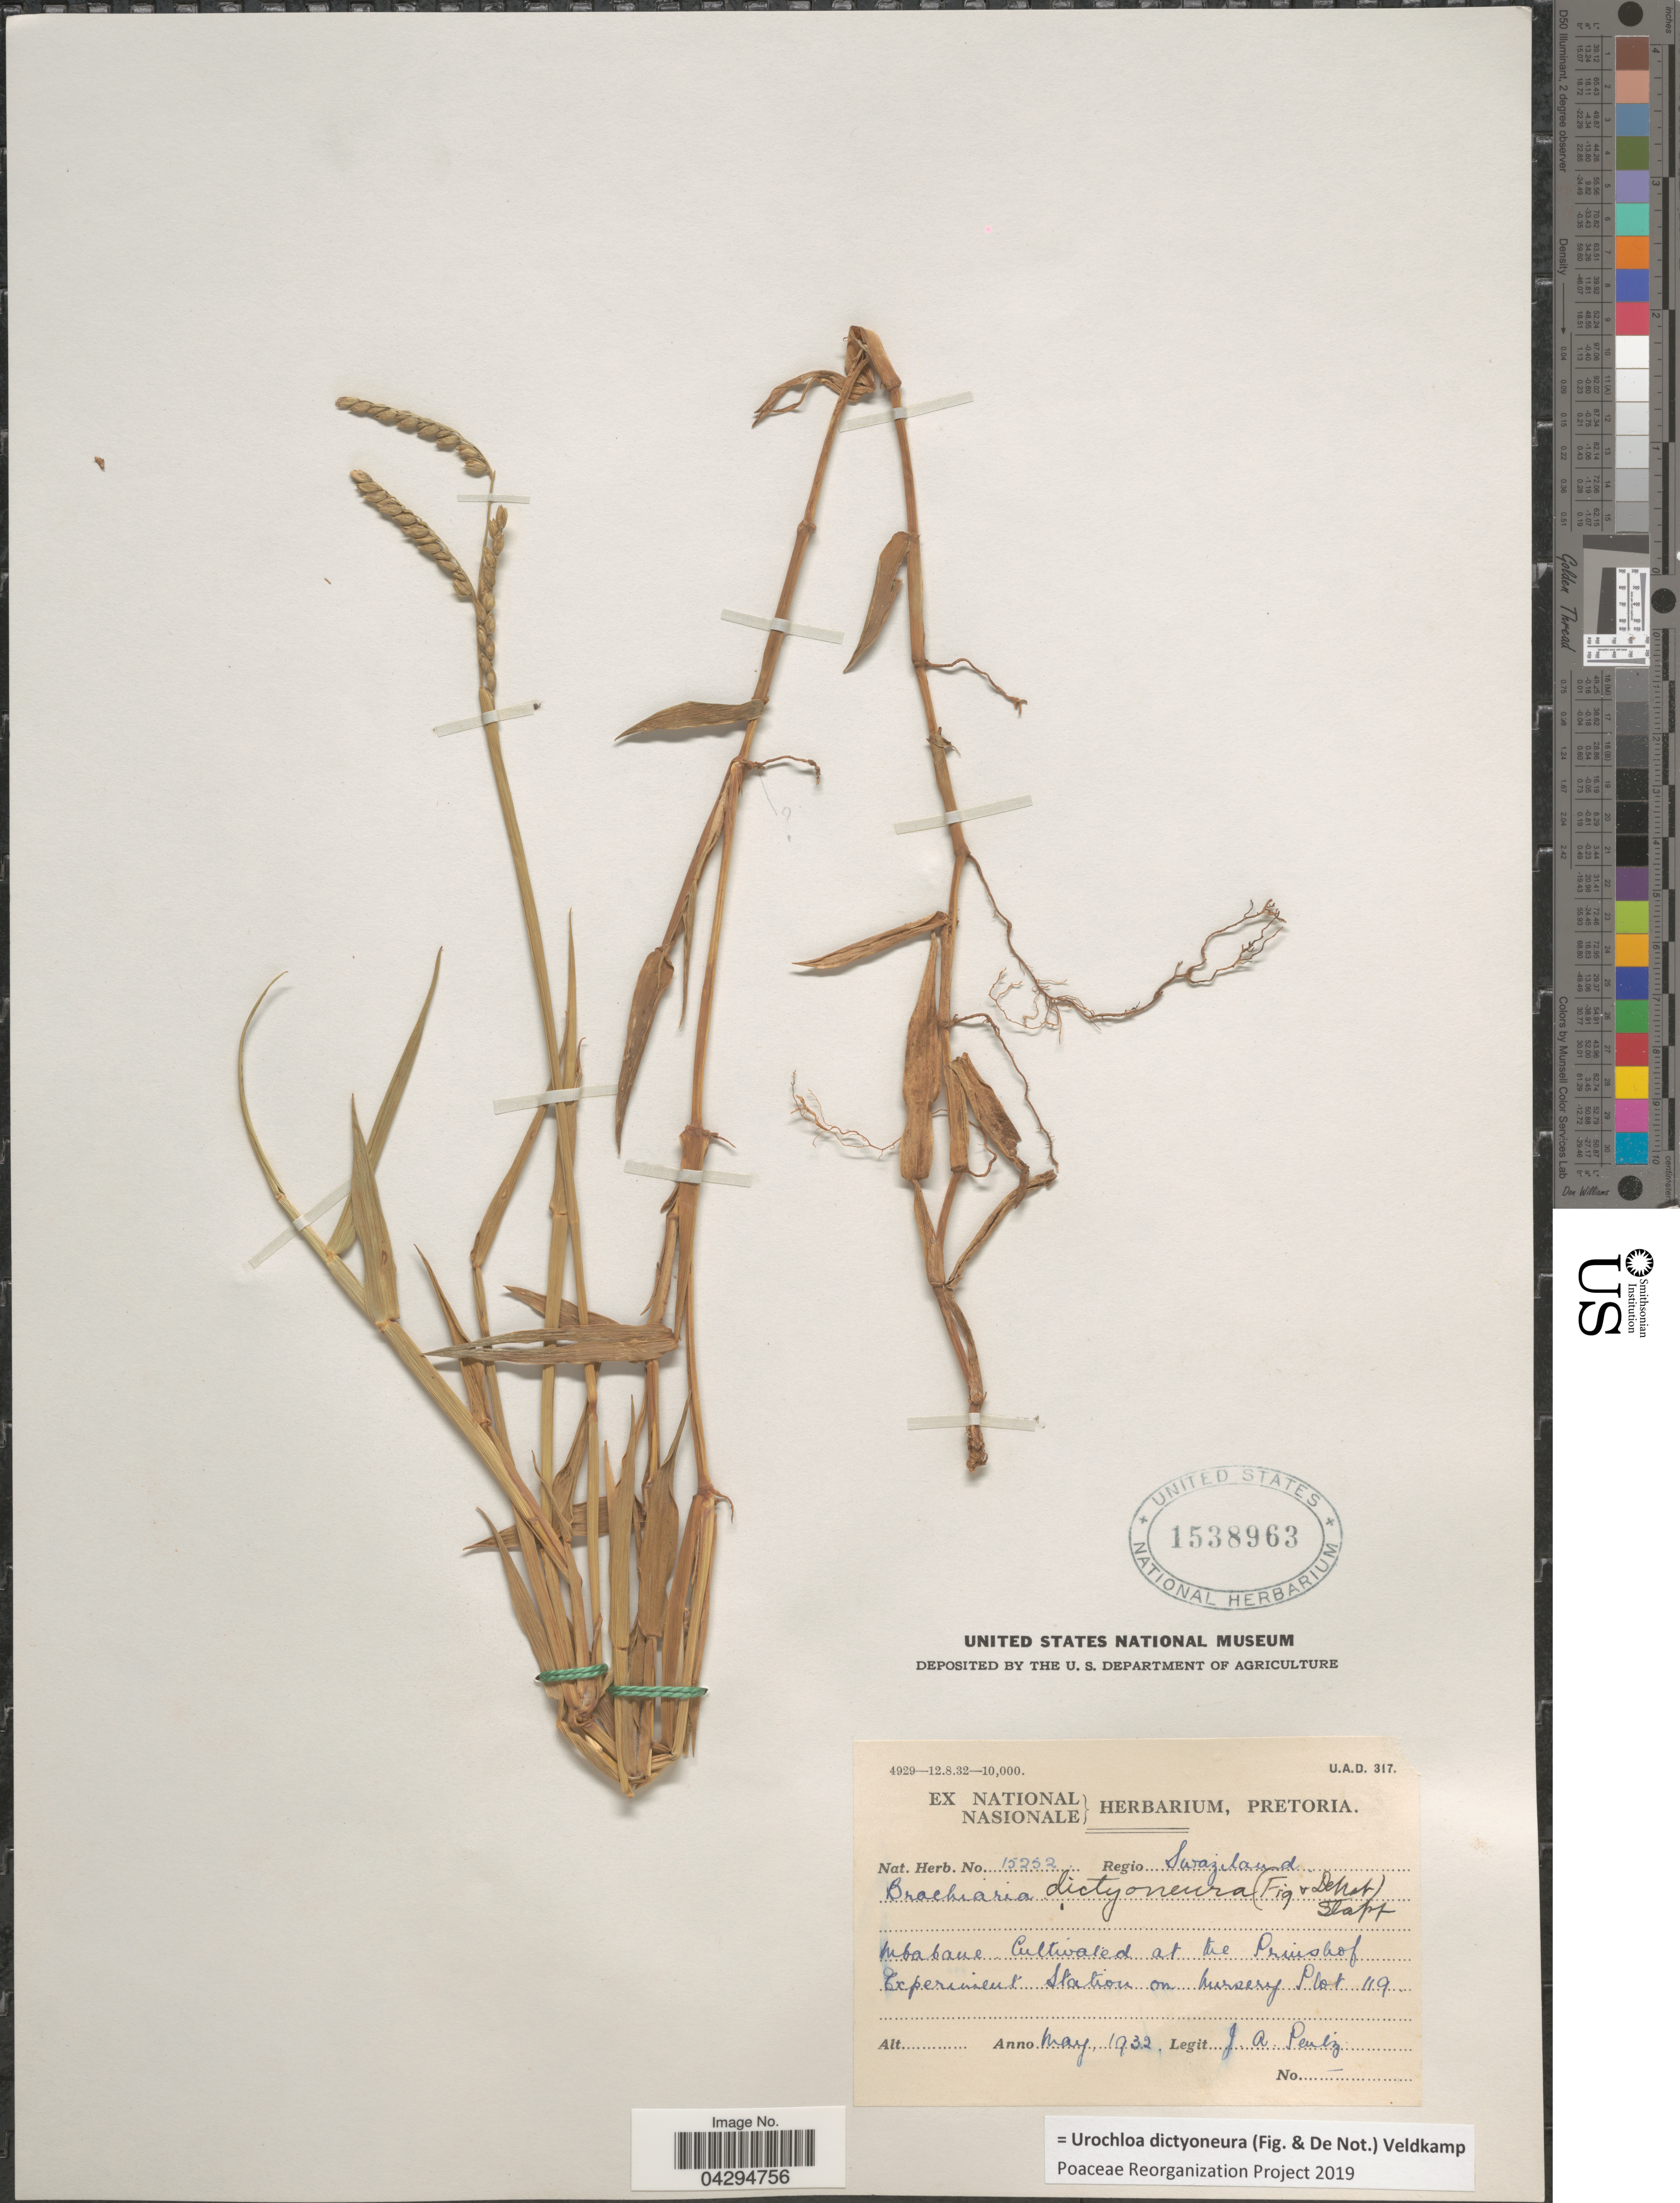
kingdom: Plantae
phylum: Tracheophyta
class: Liliopsida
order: Poales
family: Poaceae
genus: Urochloa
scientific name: Urochloa dictyoneura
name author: (Fig. & De Not.) Veldkamp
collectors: J. Pentz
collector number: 15252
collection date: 1932-05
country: South Africa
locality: Cultivated at the Prinshof Experiment Station on nursery. Plot 119.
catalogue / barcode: US 1538963